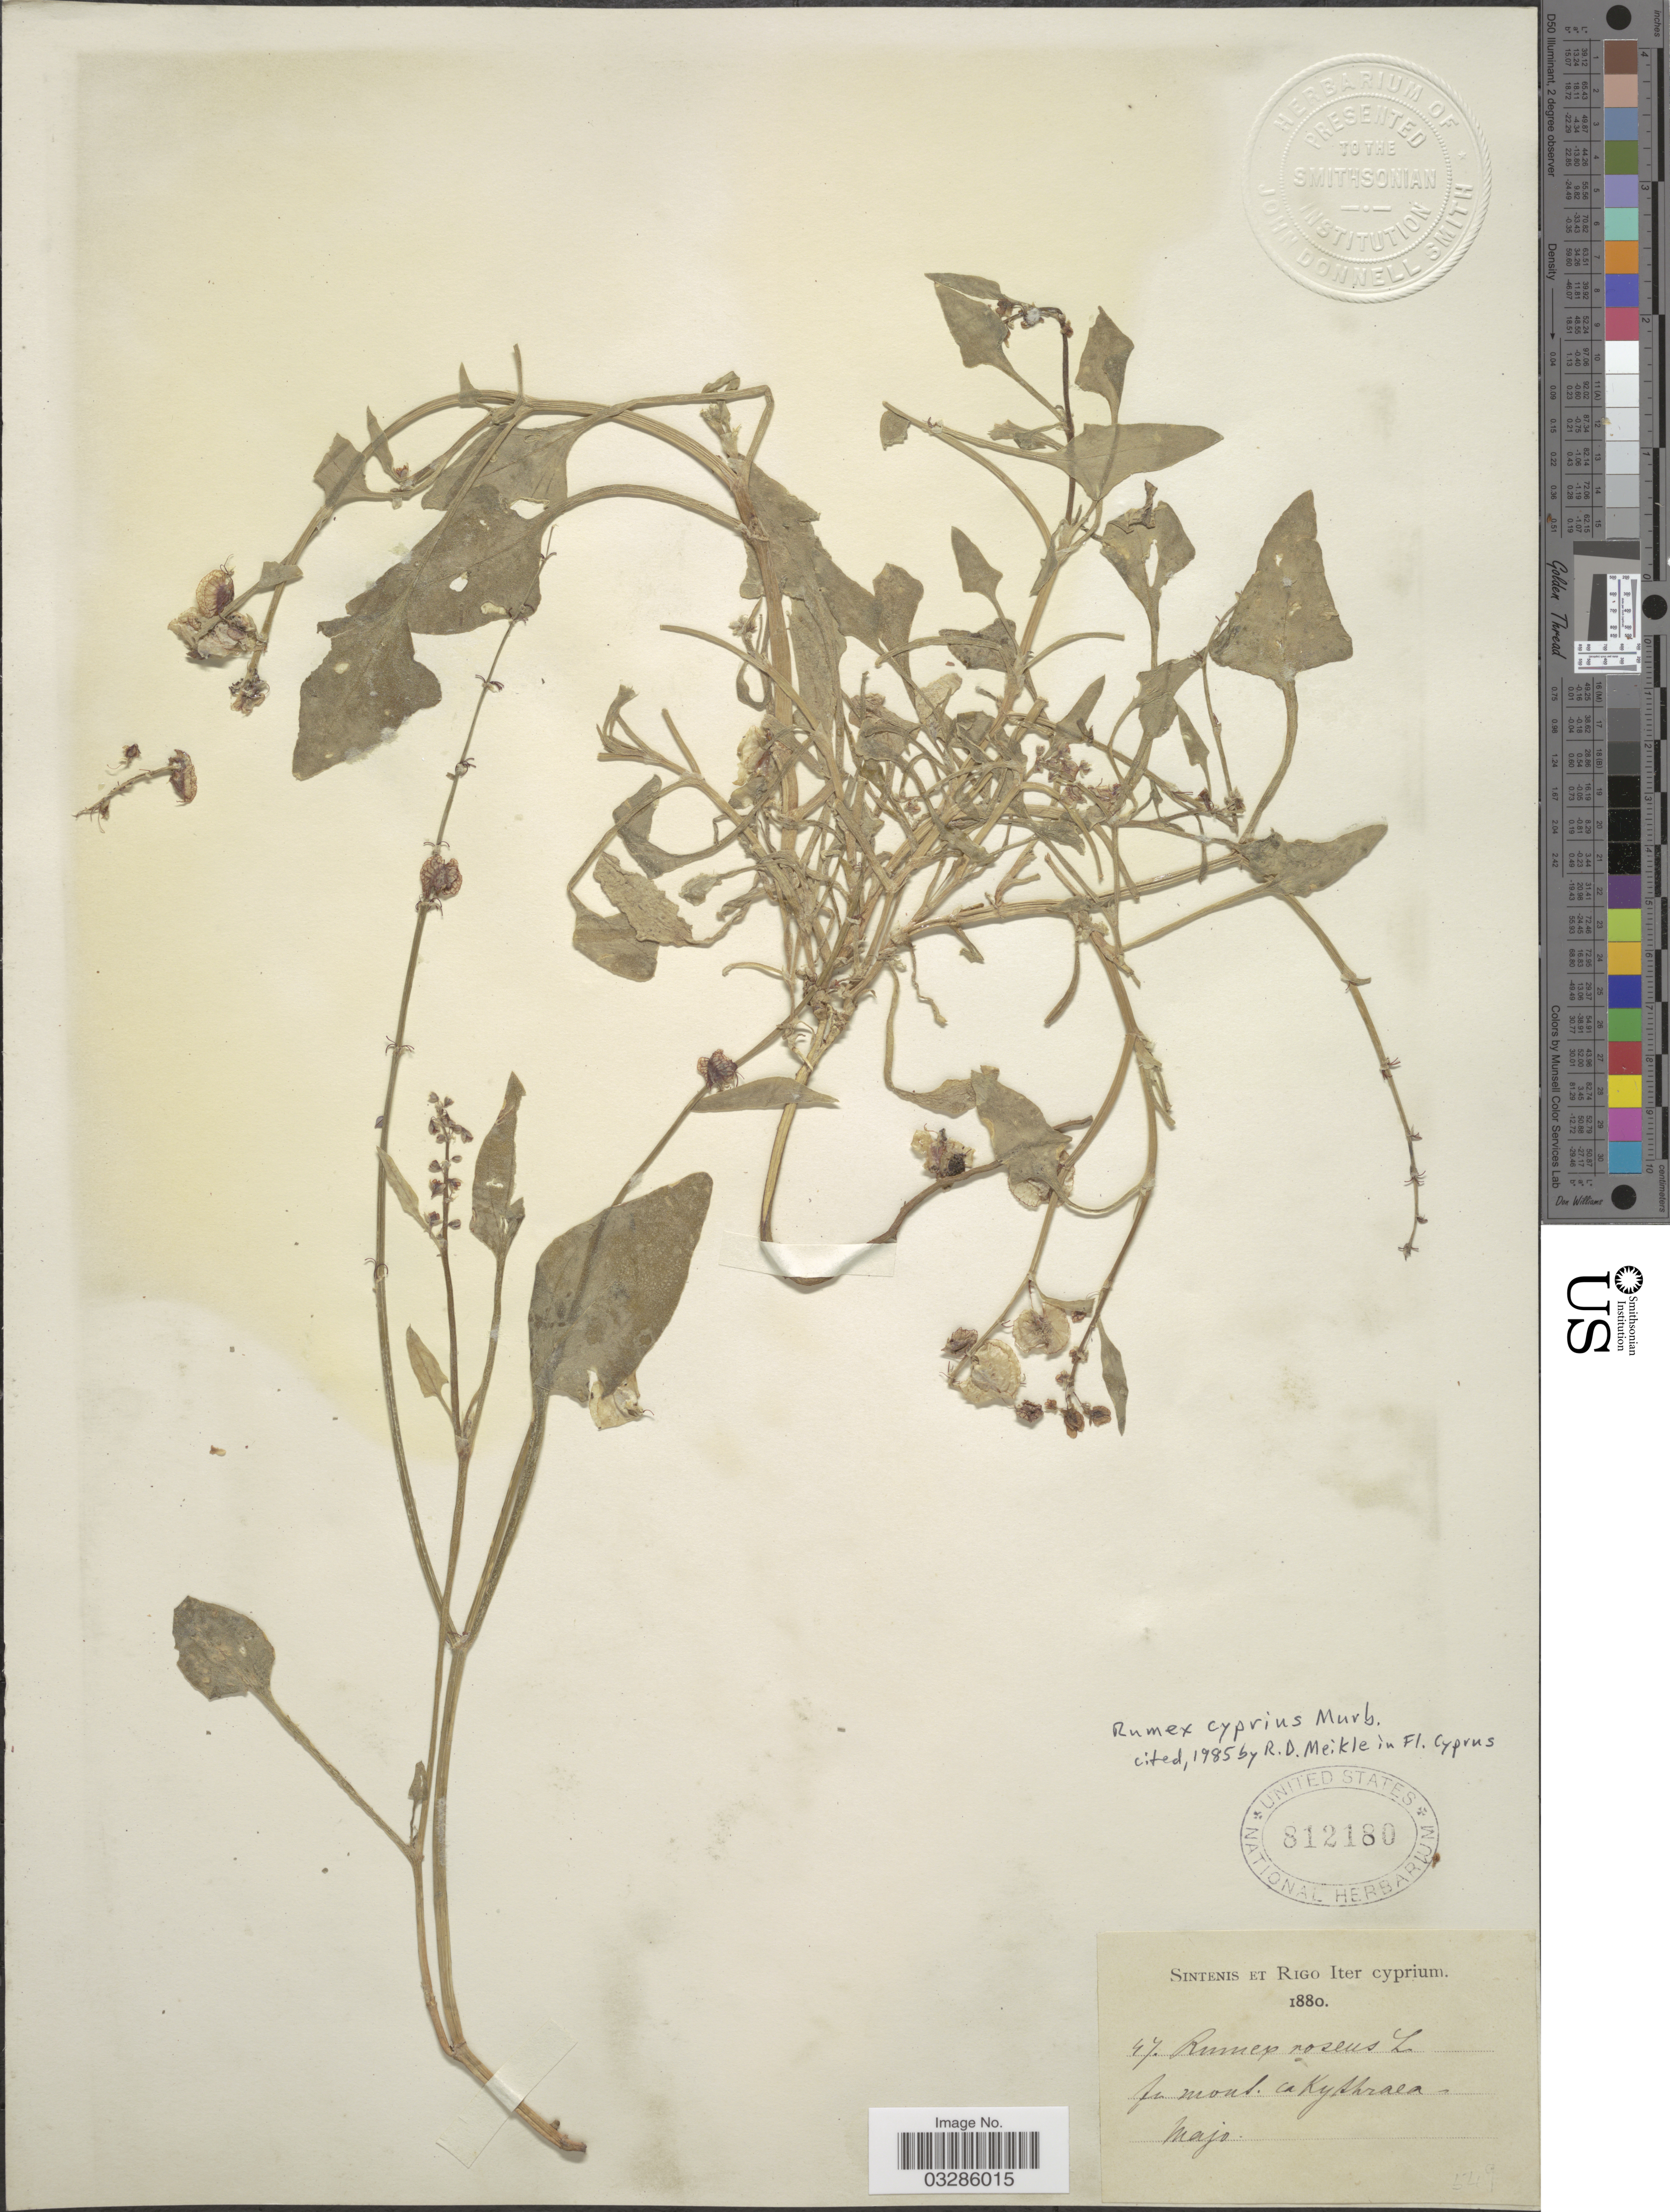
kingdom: Plantae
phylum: Tracheophyta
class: Magnoliopsida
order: Caryophyllales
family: Polygonaceae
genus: Rumex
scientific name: Rumex cyprius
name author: Murb.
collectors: -. Sintenis & -- Rigo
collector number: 47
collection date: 1880-05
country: Cyprus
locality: In mont. a [interpreted] Kythraea.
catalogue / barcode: US 812180